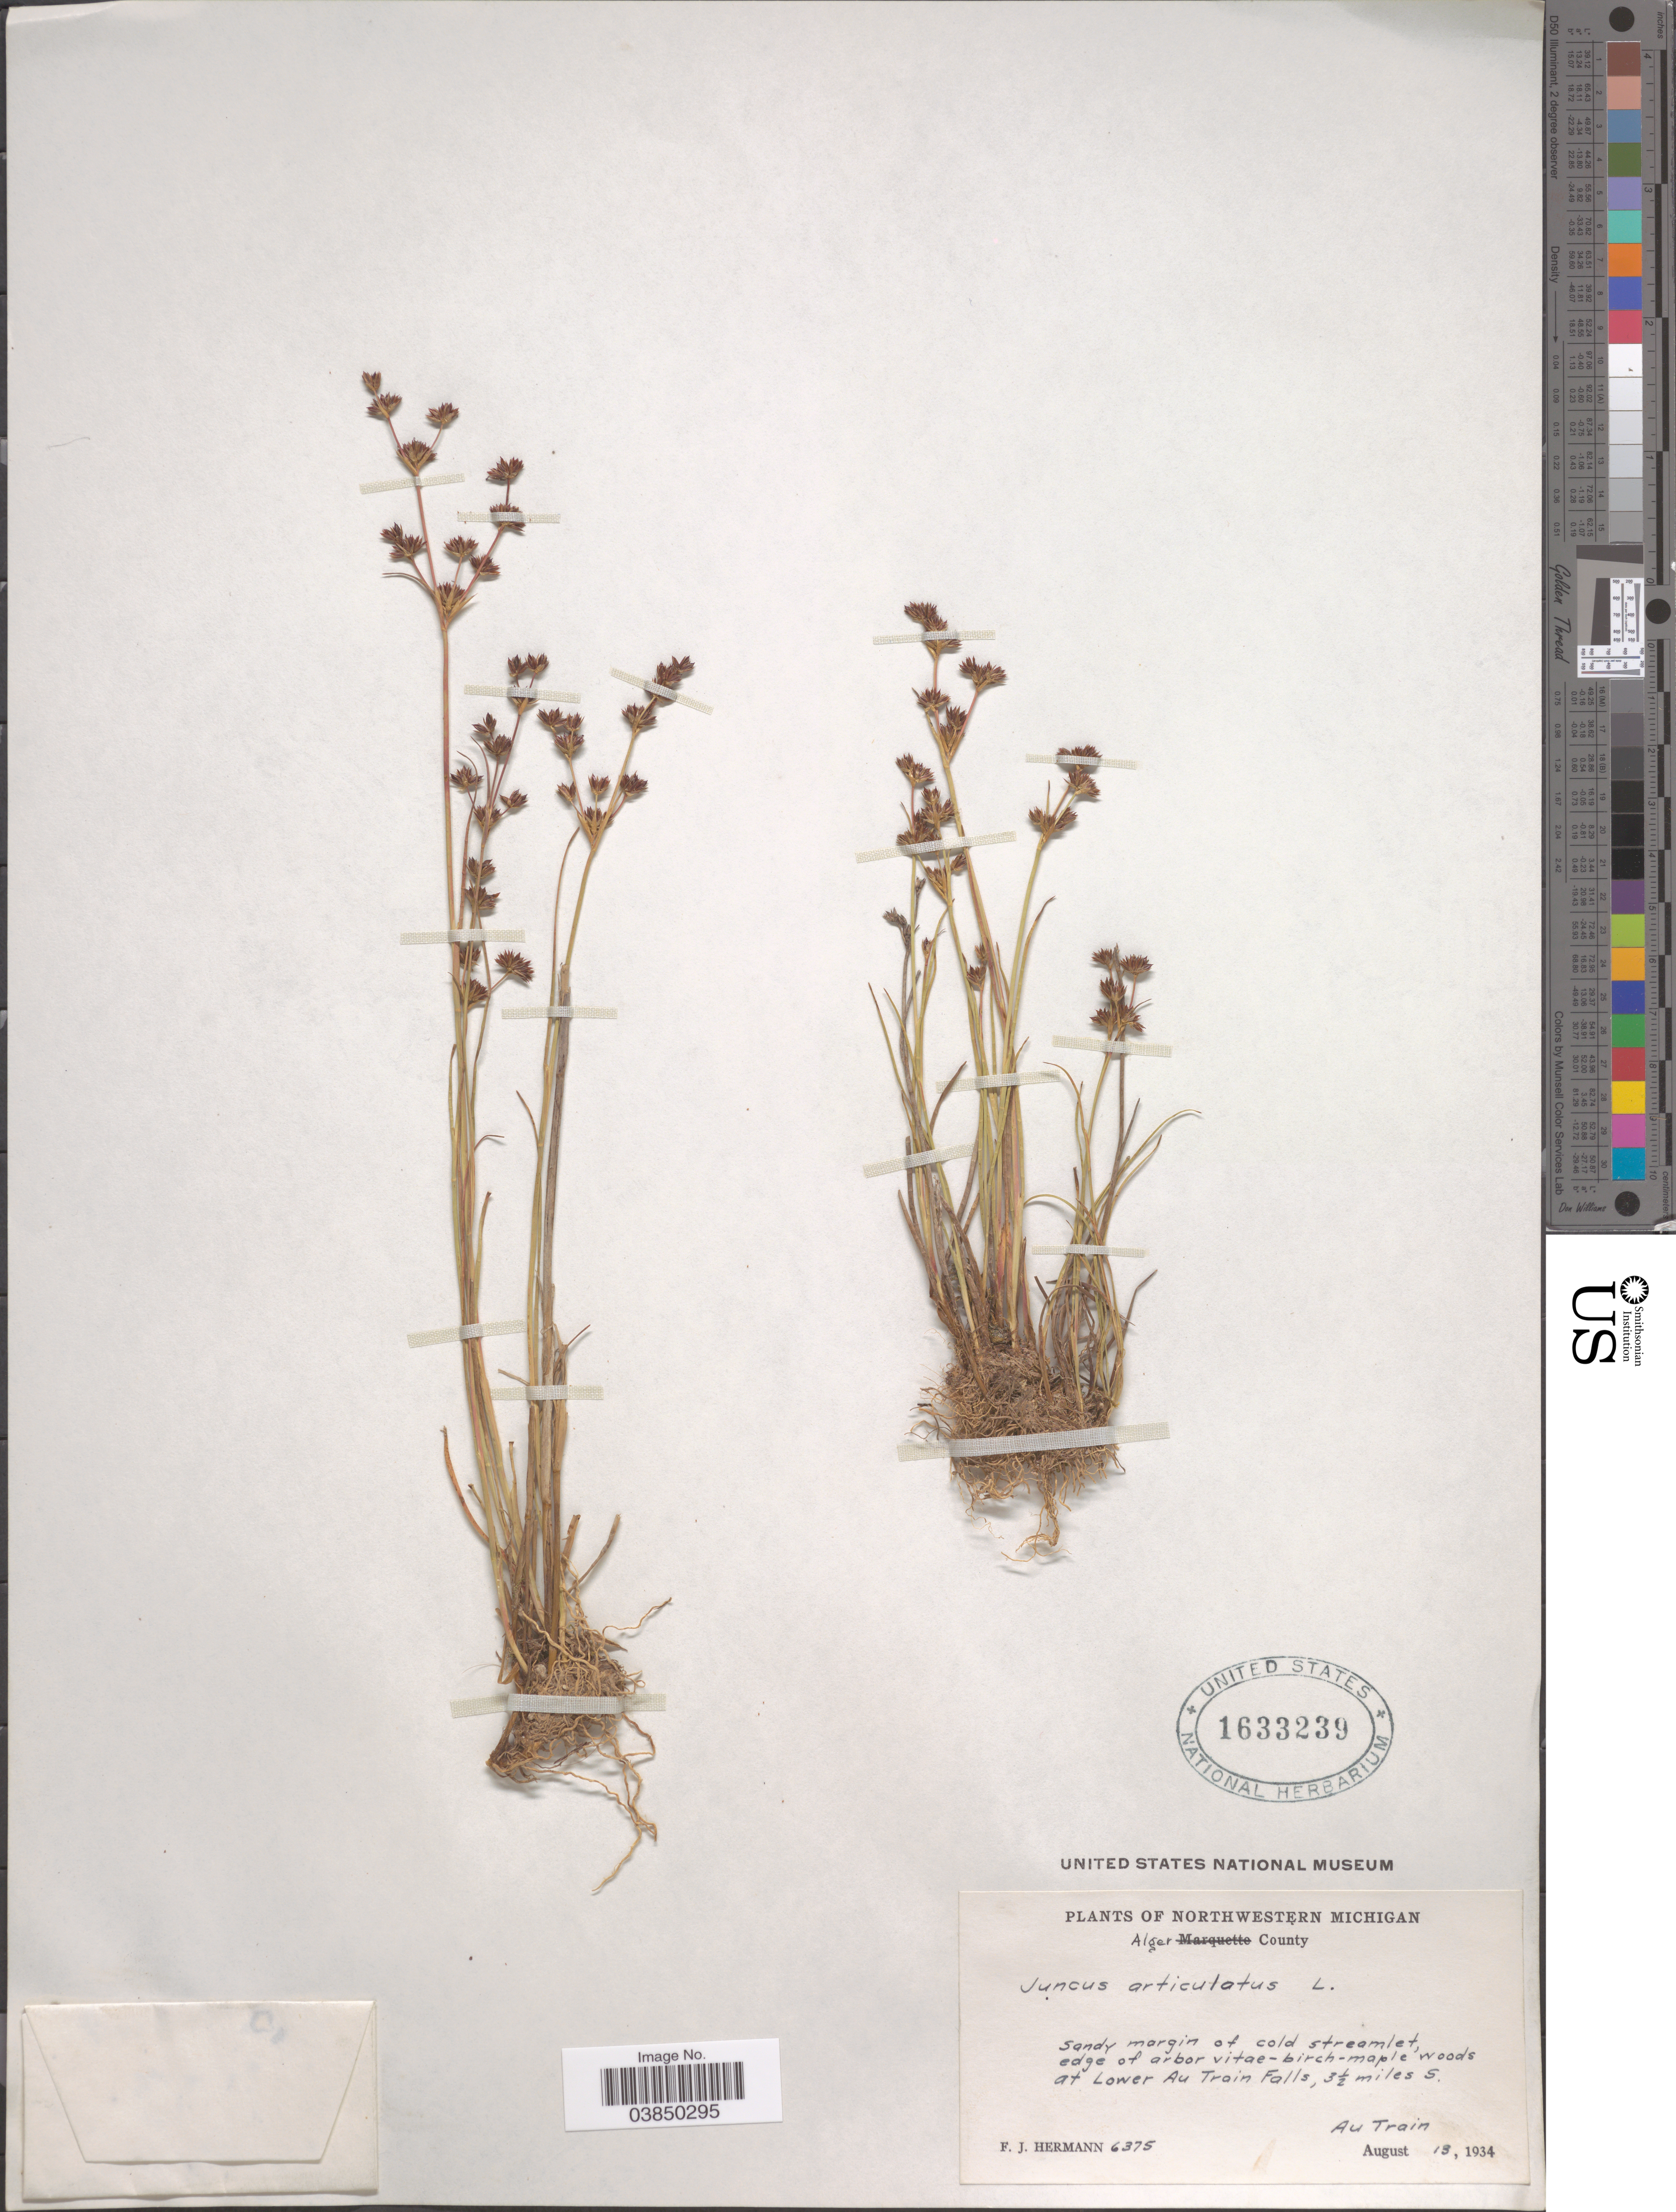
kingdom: Plantae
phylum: Tracheophyta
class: Liliopsida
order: Poales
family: Juncaceae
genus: Juncus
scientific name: Juncus articulatus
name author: L.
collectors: F. J. Hermann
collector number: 6375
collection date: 1934-08-13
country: United States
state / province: Michigan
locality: Northwestern Michigan. Alger County. At lower Au traun Falls, 3½ miles S. Au Train.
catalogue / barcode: US 1633239